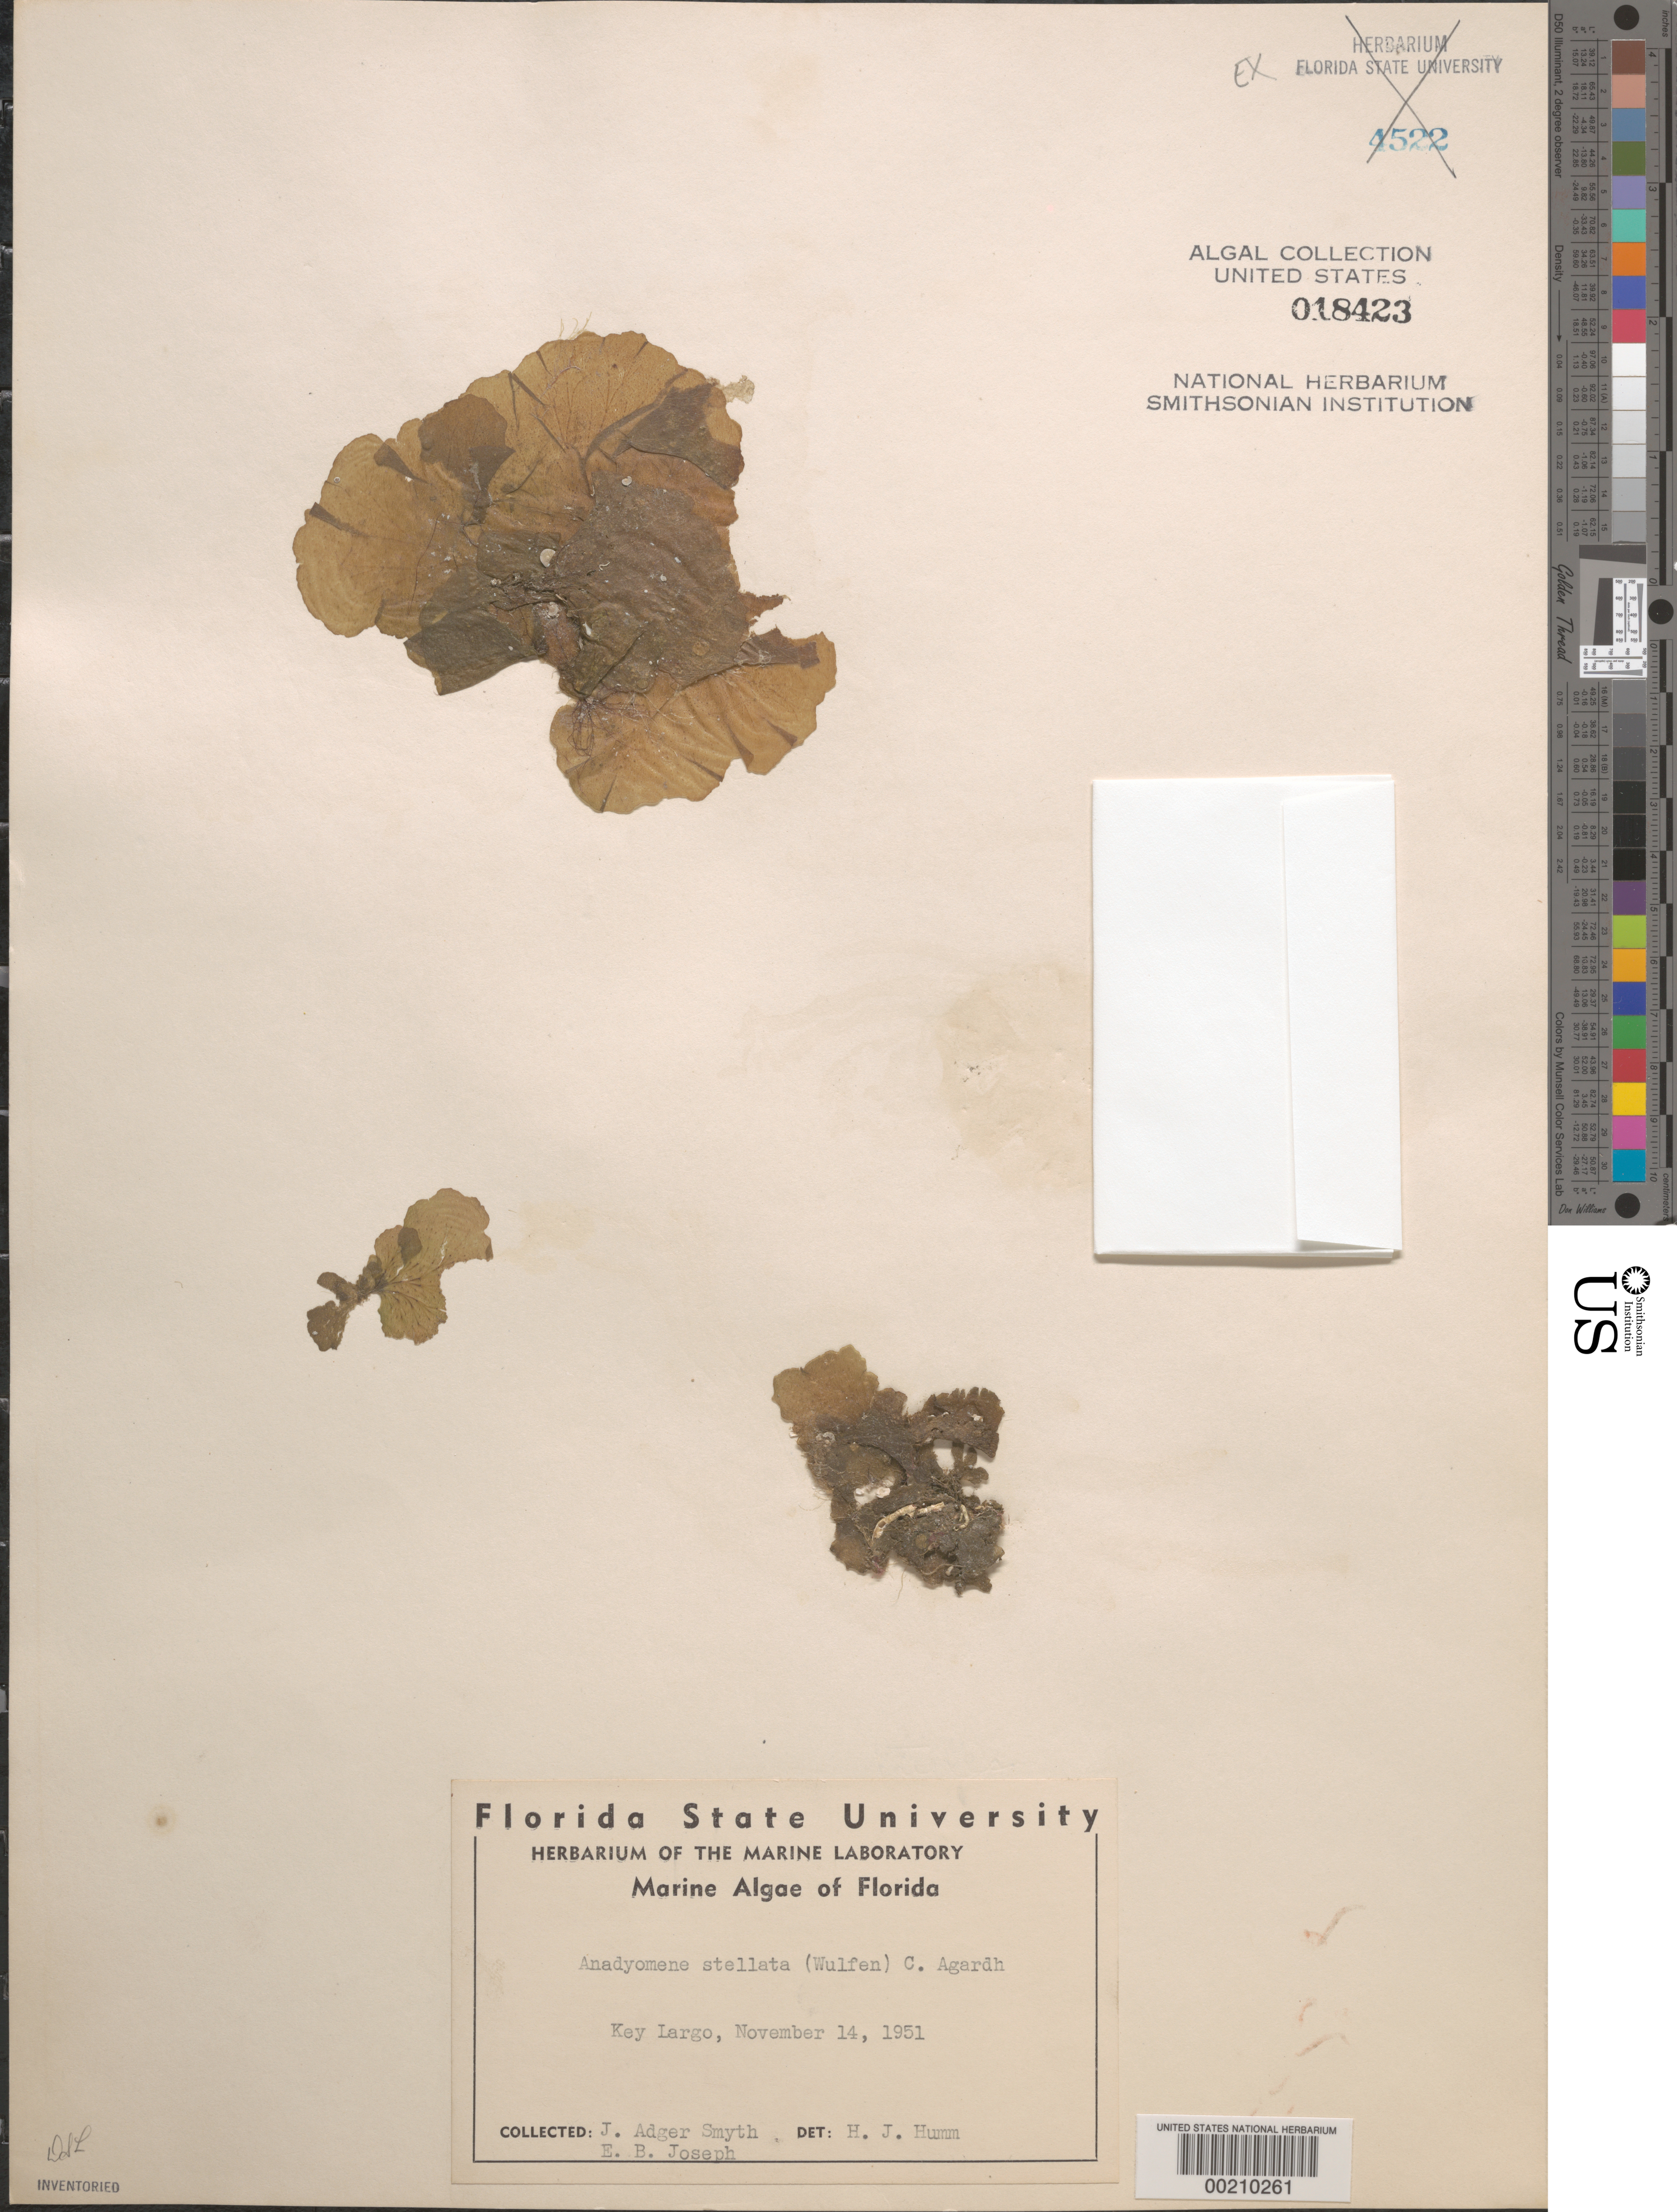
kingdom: Plantae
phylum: Chlorophyta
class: Ulvophyceae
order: Cladophorales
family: Anadyomenaceae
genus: Anadyomene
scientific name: Anadyomene stellata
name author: (Wulfen) C. Agardh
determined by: Humm, Harold J.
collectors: J. Smyth & E. Joseph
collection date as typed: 14 Nov 1951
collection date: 1951-11-14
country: United States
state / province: Florida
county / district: Monroe County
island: Key Largo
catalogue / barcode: US 18423